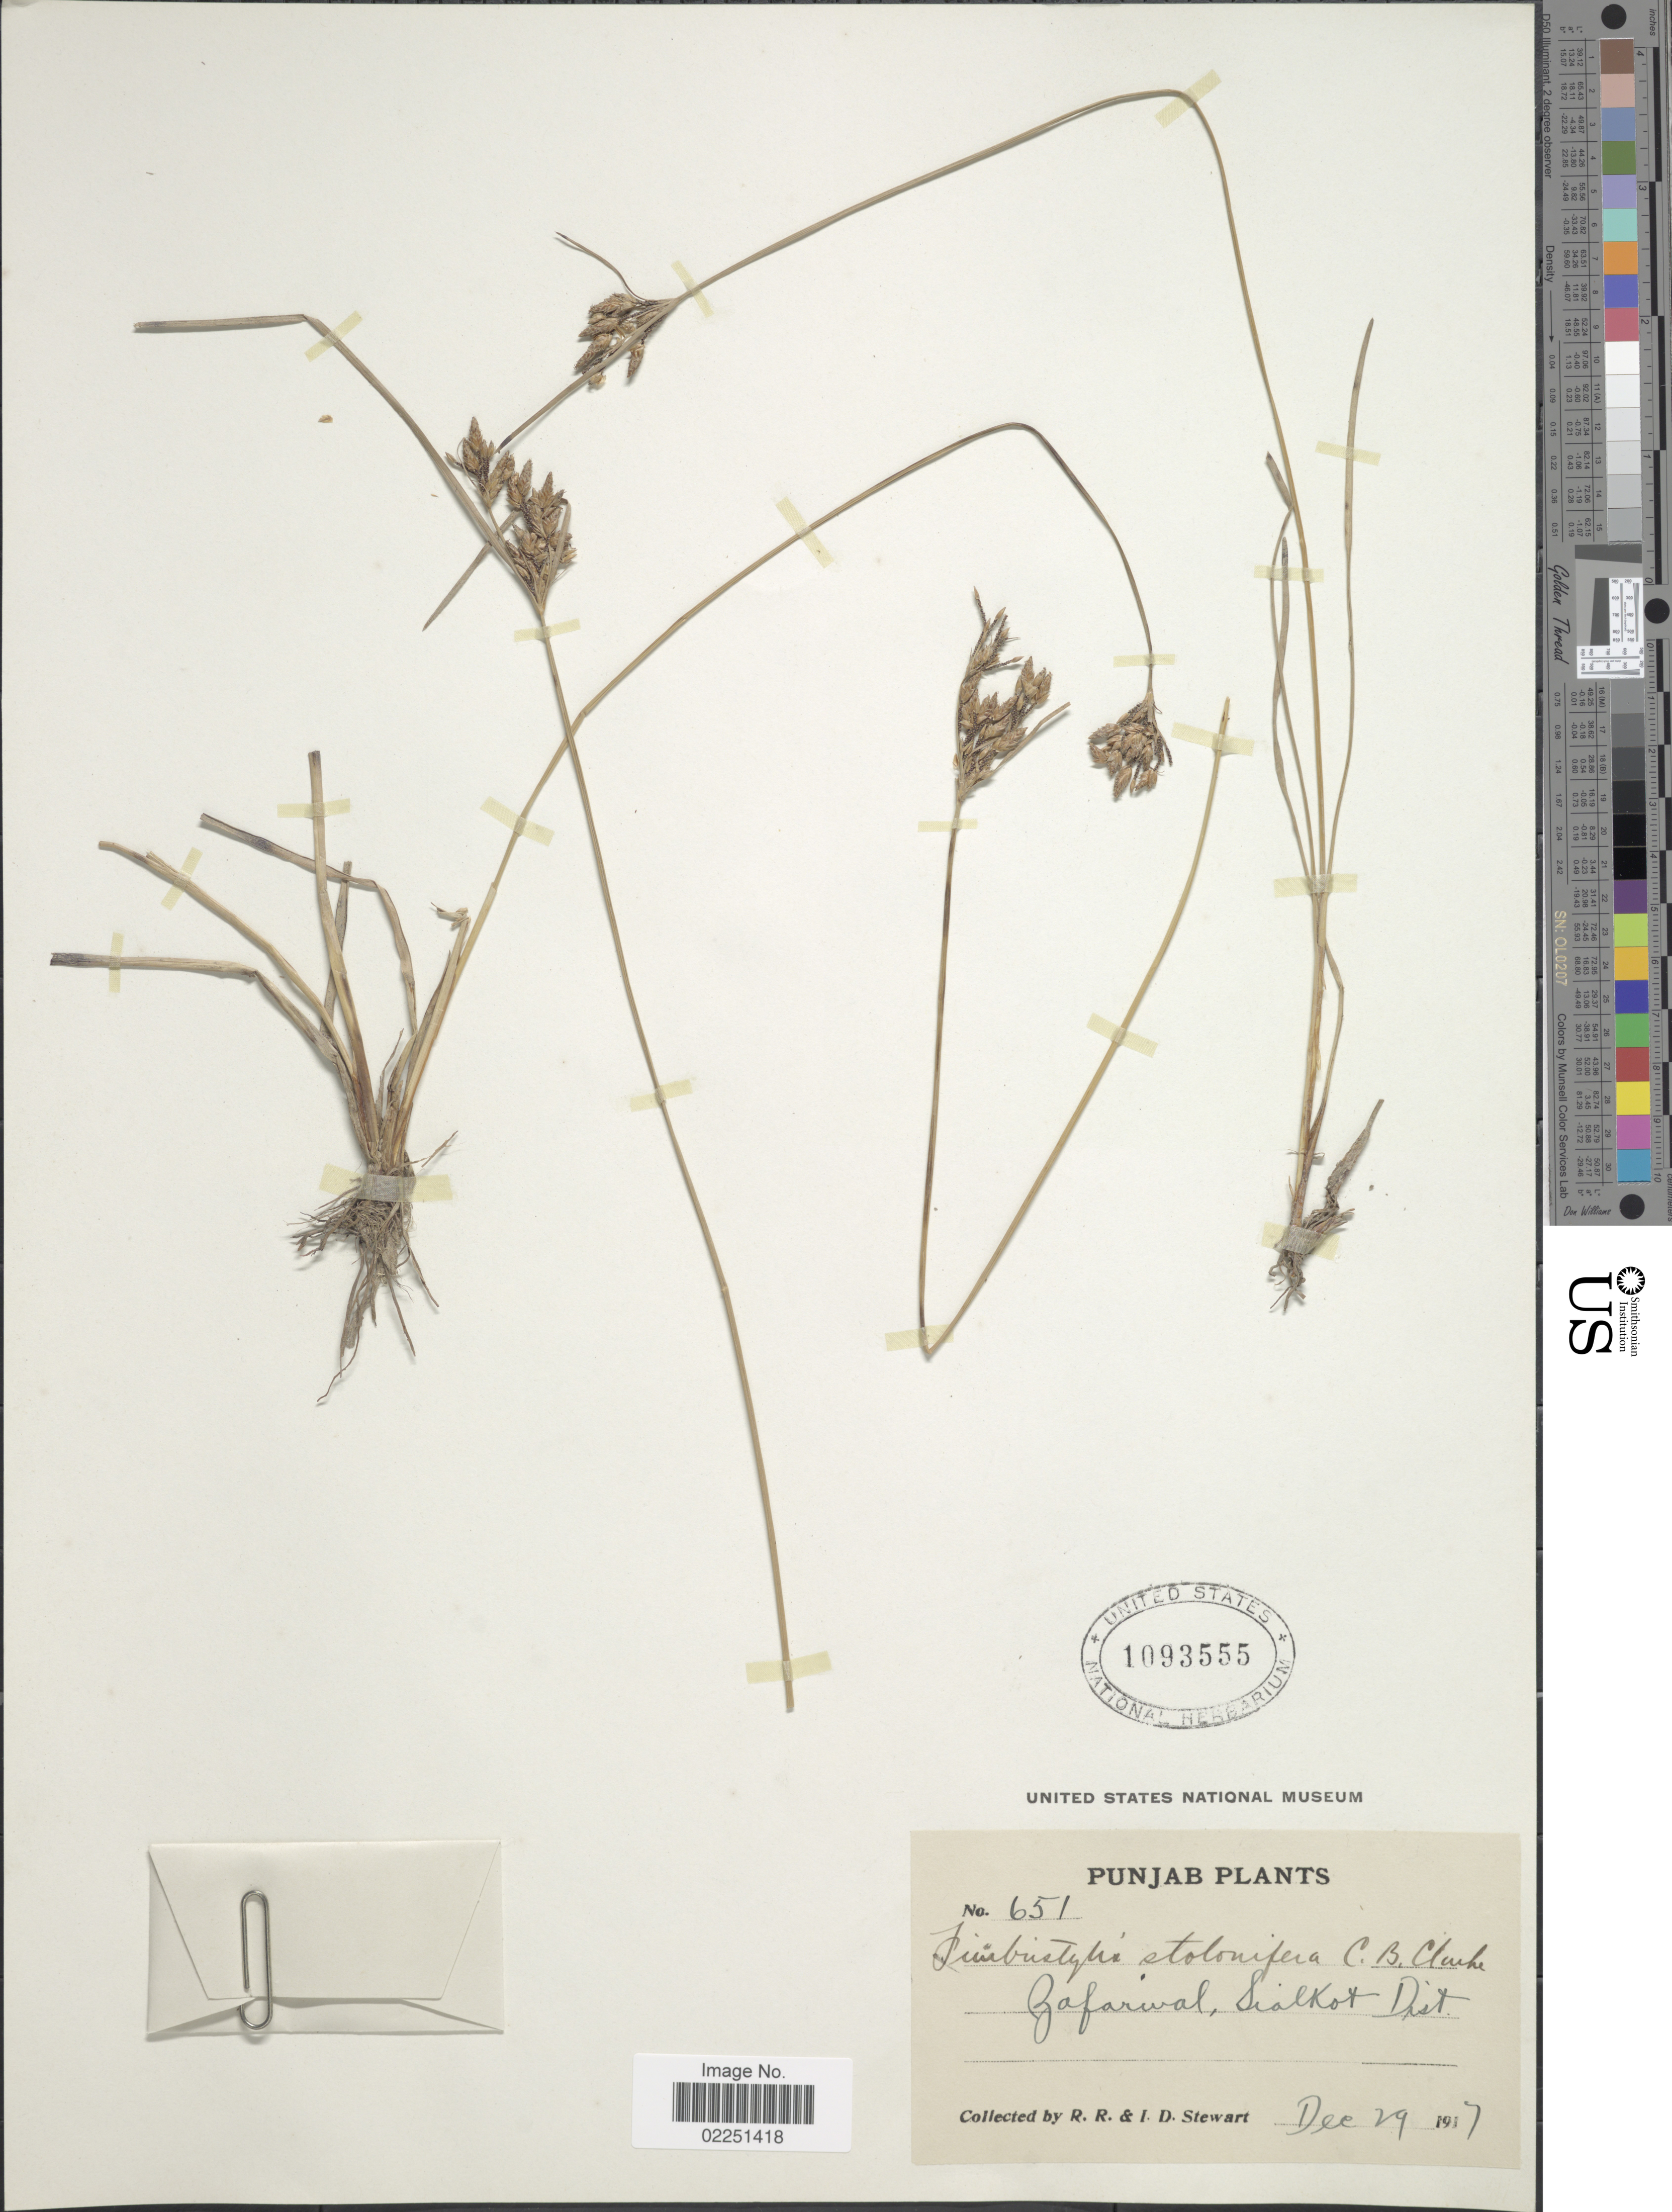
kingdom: Plantae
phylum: Tracheophyta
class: Liliopsida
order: Poales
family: Cyperaceae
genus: Fimbristylis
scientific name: Fimbristylis stolonifera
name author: C.B. Clarke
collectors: R. R. Stewart & I. Stewart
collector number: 651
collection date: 1917-12-29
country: Pakistan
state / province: Punjab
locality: Zafarwal, Sialkot Dist.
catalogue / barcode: US 1093555